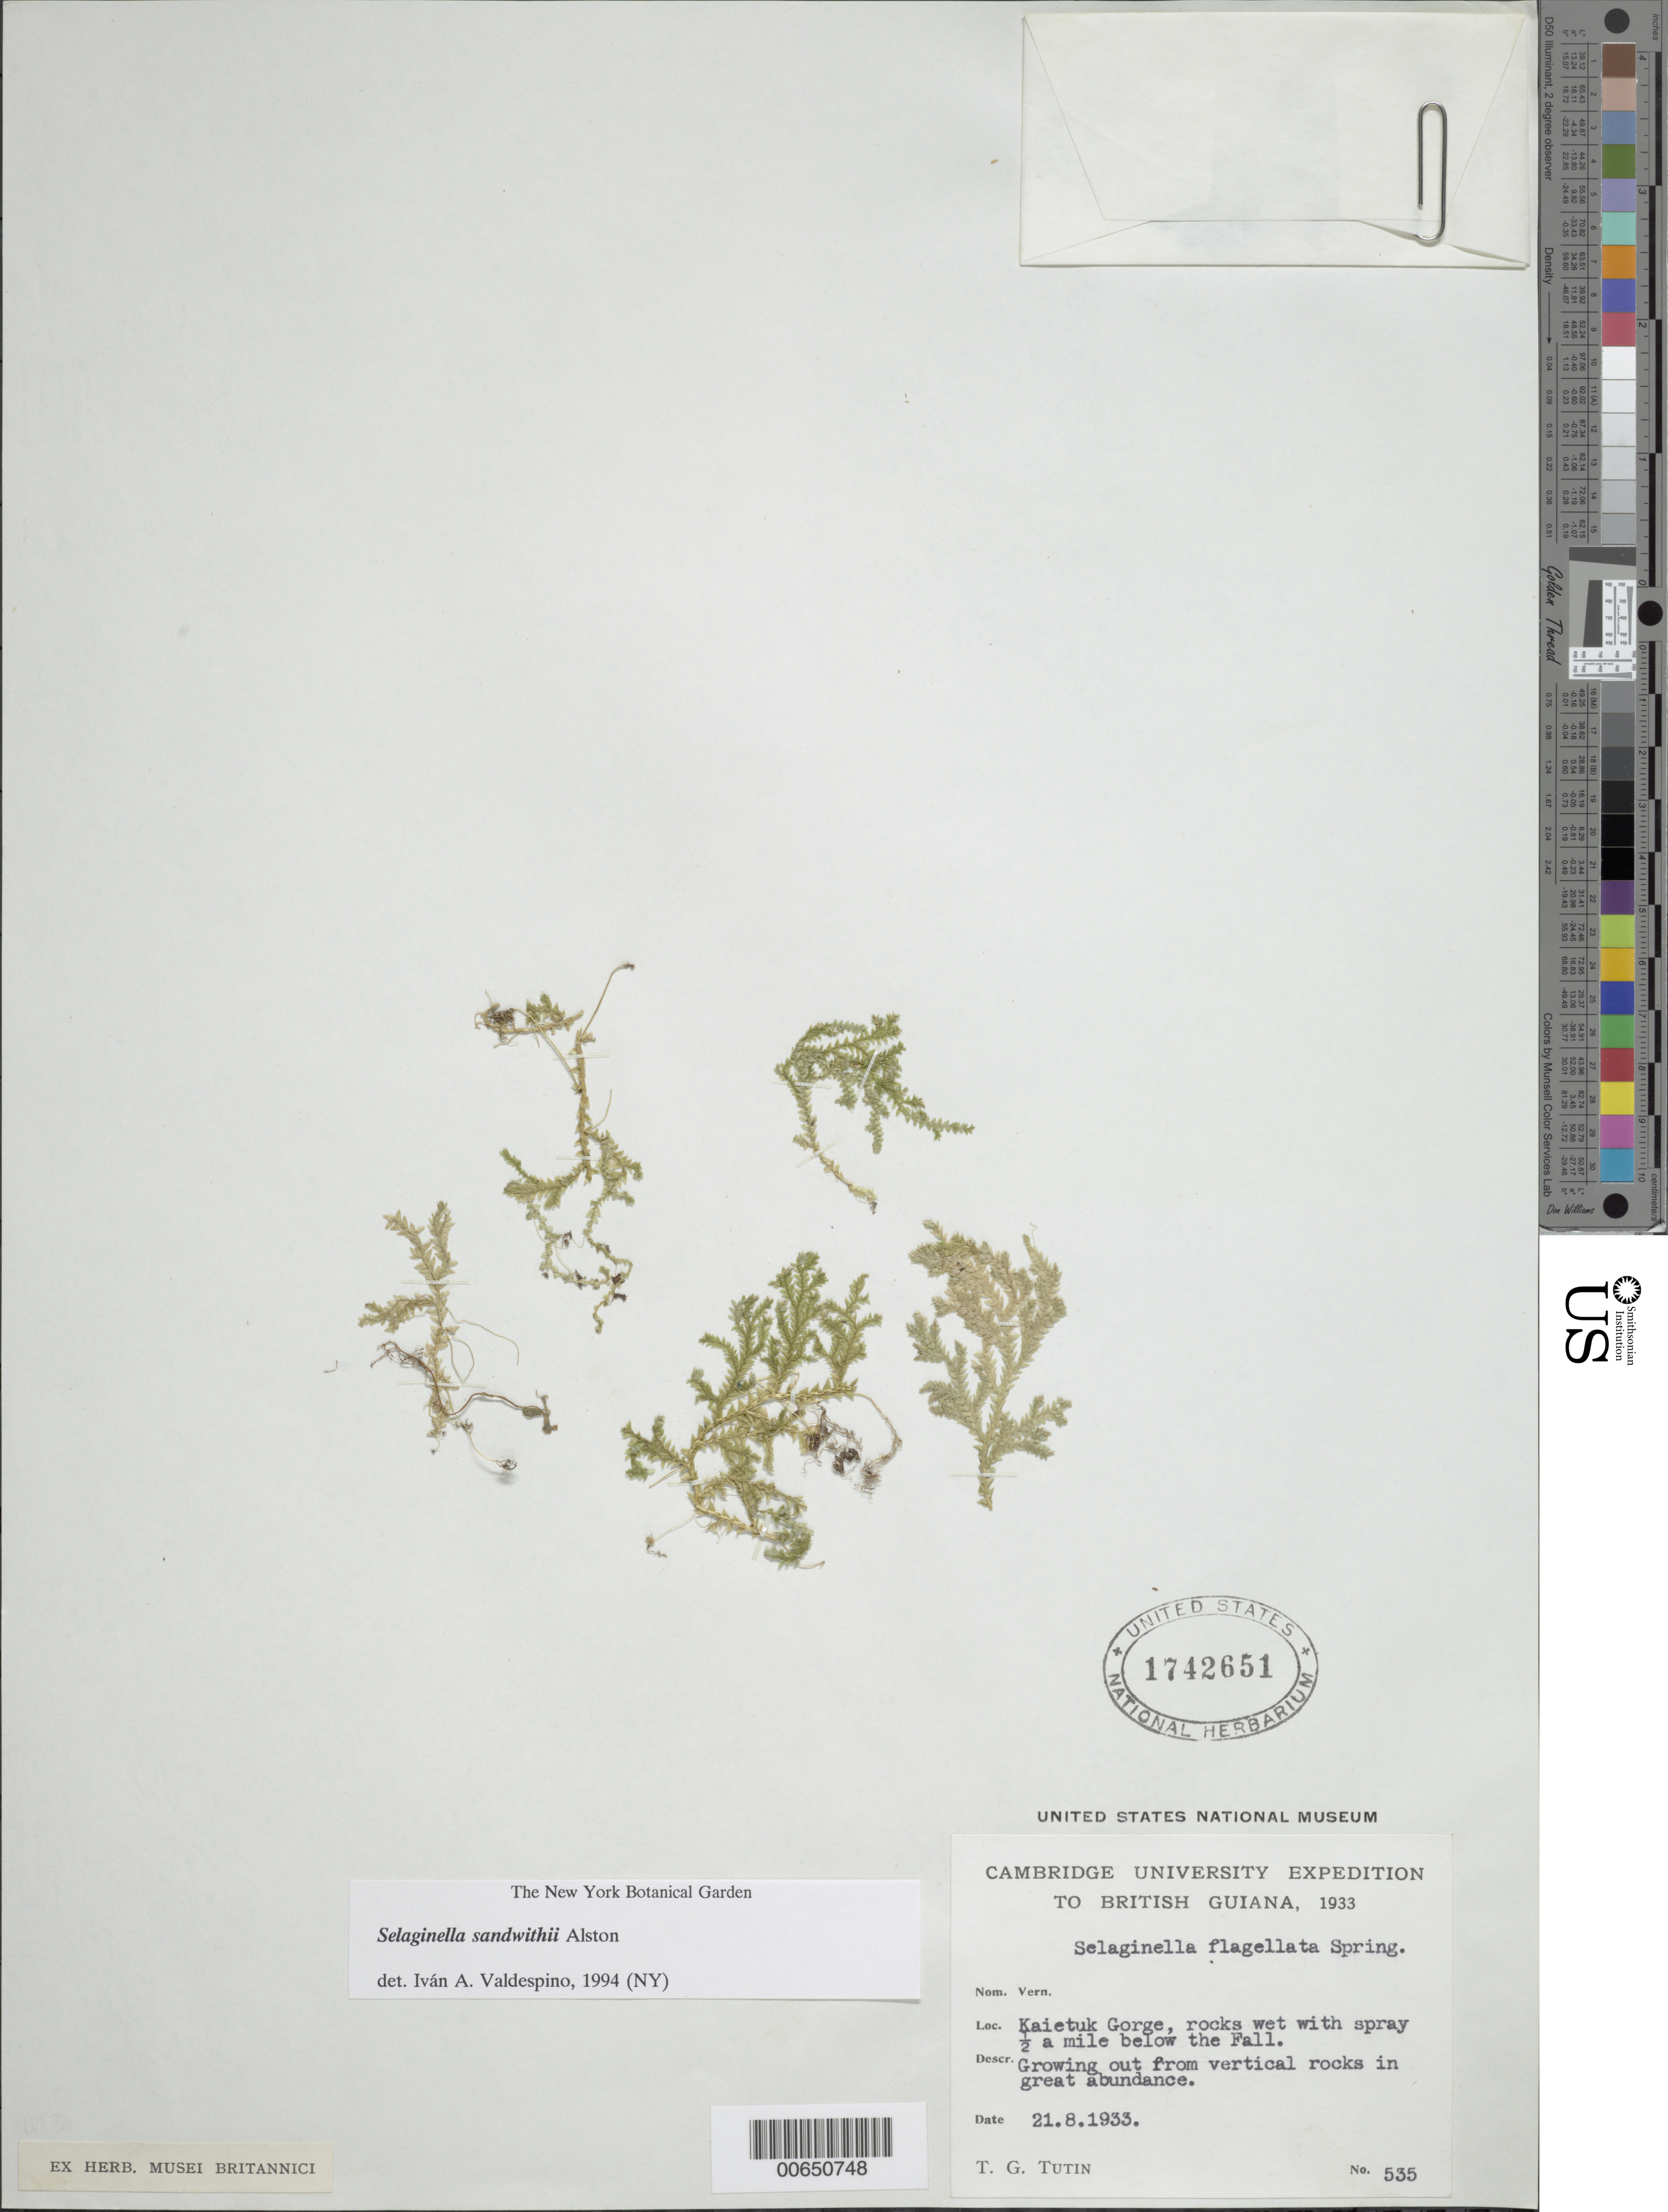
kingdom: Plantae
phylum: Tracheophyta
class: Lycopodiopsida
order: Selaginellales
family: Selaginellaceae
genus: Selaginella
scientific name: Selaginella sandwithii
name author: Alston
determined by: Valdespino, I. A., (PMA), Universidad de Panama (PANAMA)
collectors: T. G. Tutin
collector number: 535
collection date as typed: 21-Aug-33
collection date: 1933-08-21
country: Guyana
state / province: Potaro-Siparuni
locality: Kaietuk [Kaieteur] Gorge, 0.5 mi. below Falls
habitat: Rocks wet with spray; growing out from vertical rocks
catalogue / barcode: US 1742651